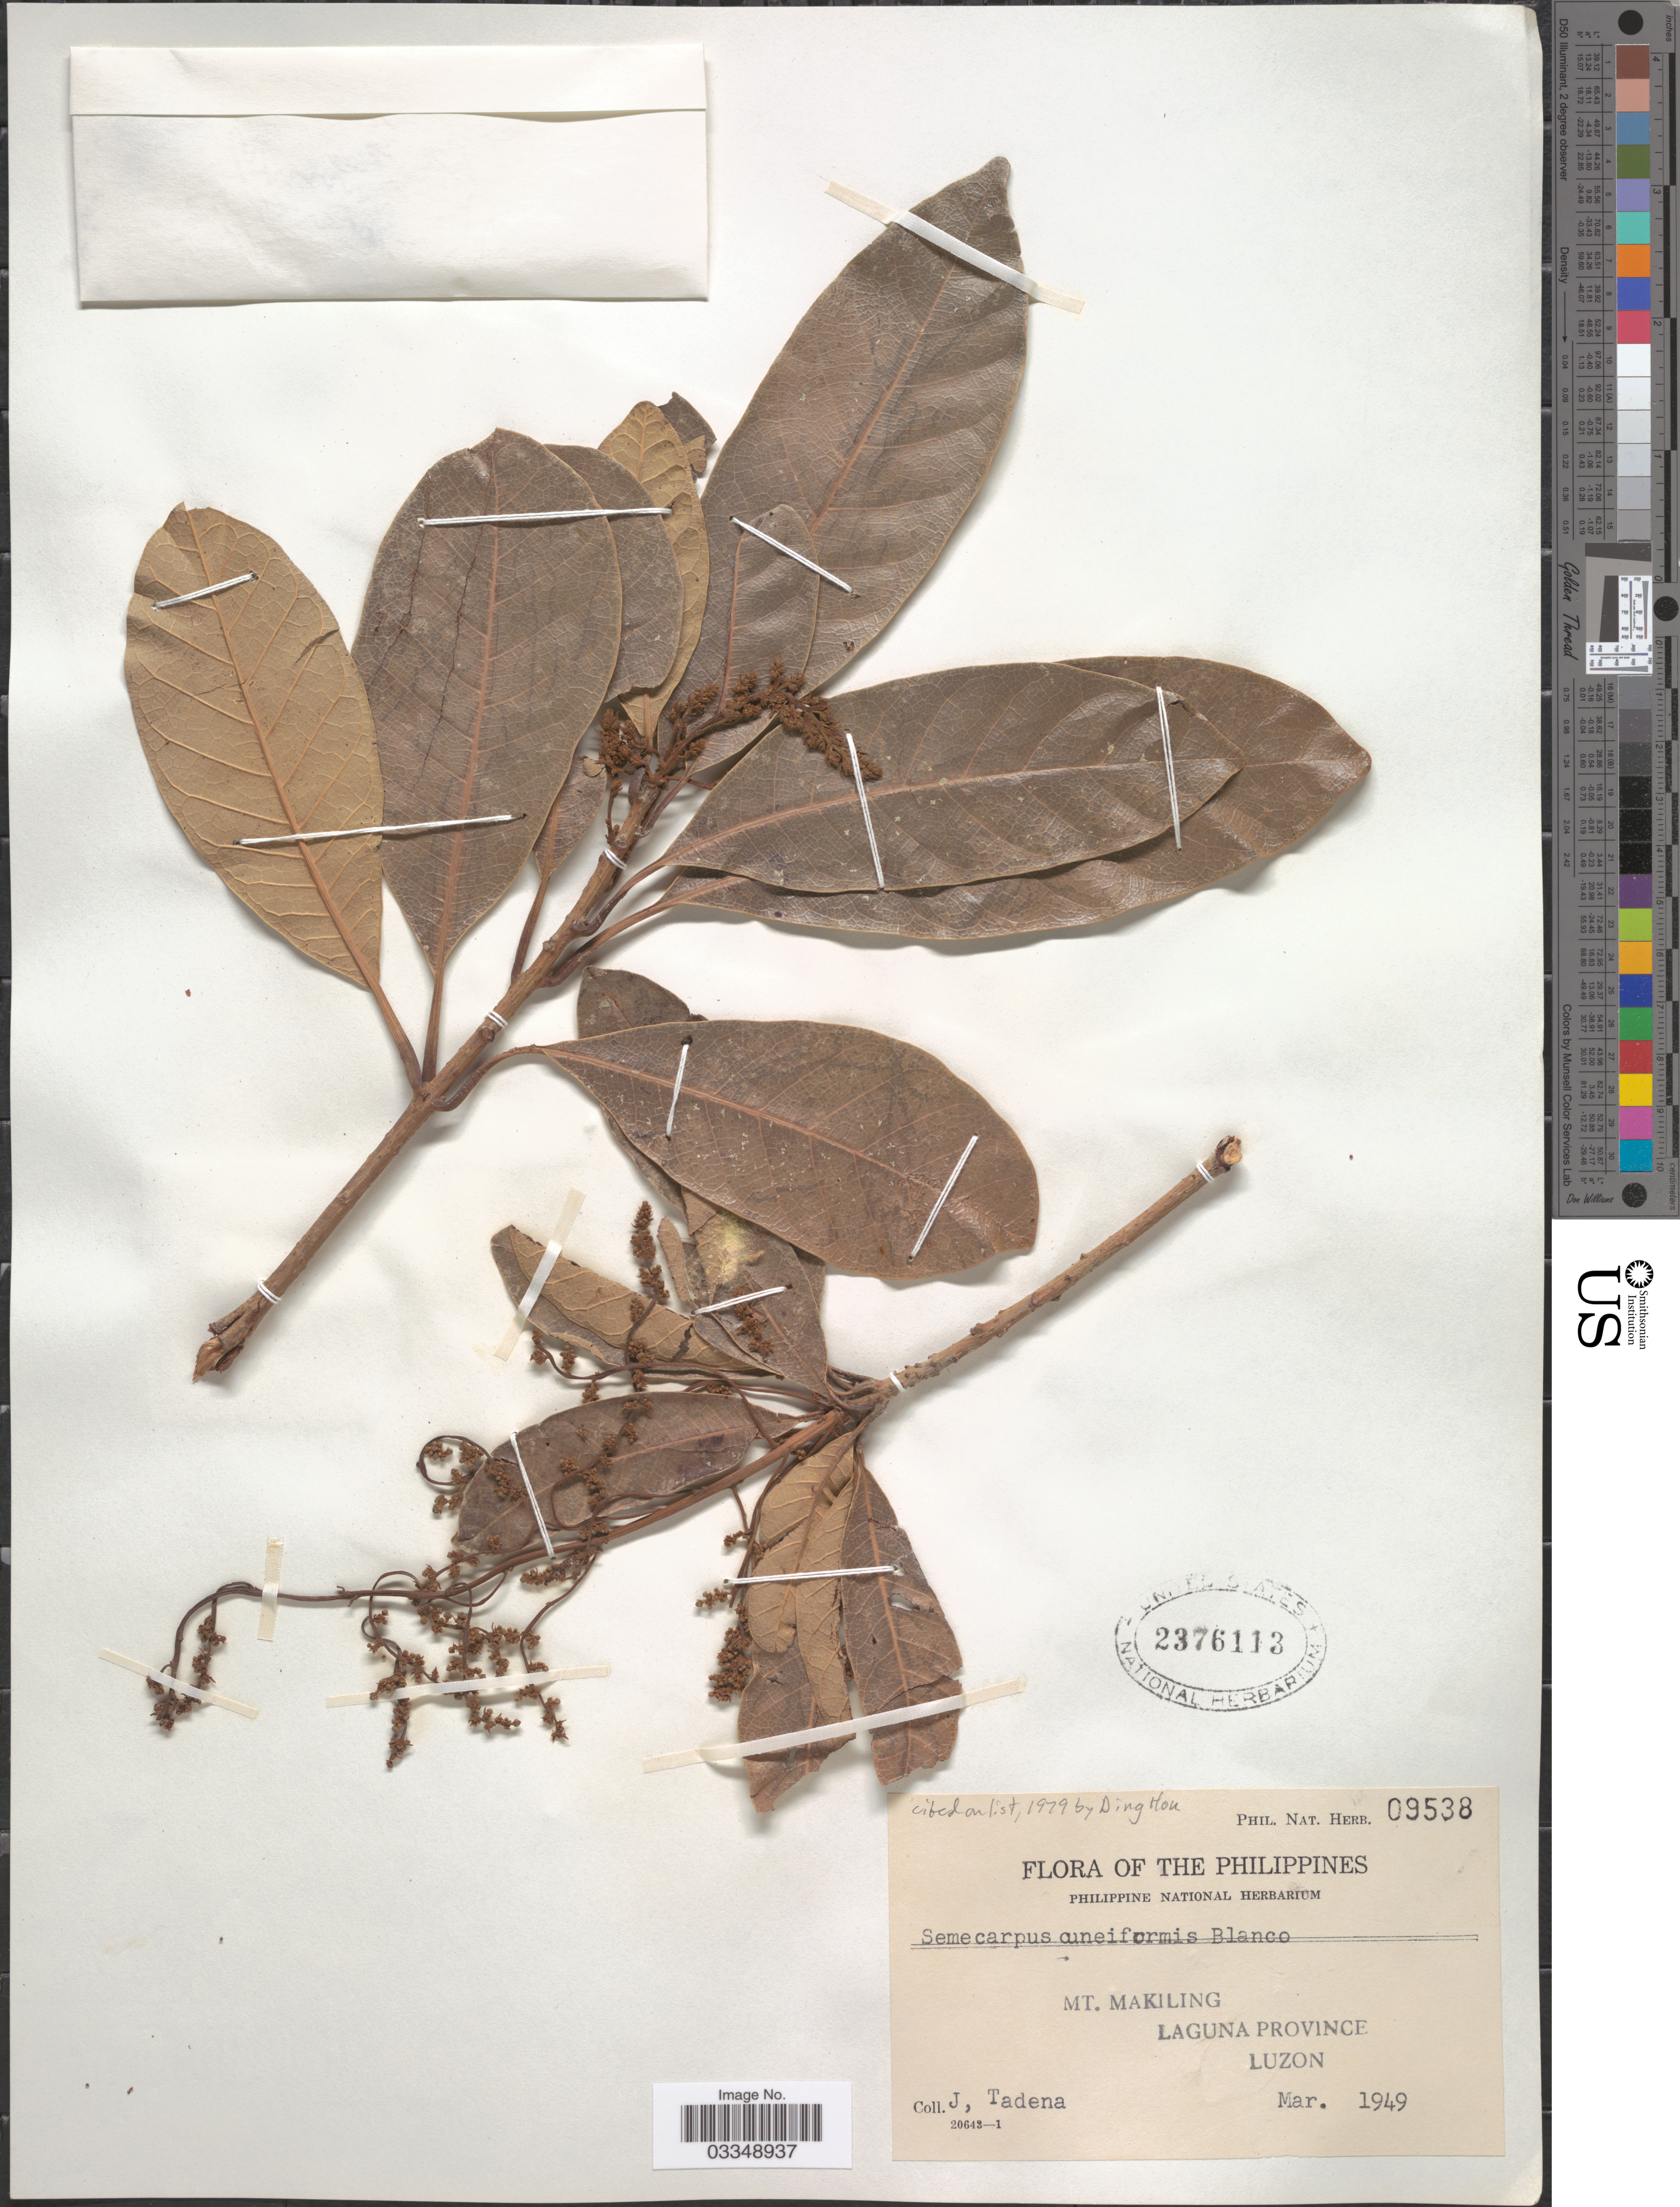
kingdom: Plantae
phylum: Tracheophyta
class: Magnoliopsida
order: Sapindales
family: Anacardiaceae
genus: Semecarpus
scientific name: Semecarpus cuneiformis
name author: Blanco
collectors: J. Tadena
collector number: Phil. Nat. Herb. 09538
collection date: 1949-03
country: Philippines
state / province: Calabarzon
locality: Mt. Makiling. Laguna Province. Luzon.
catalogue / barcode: US 2376113